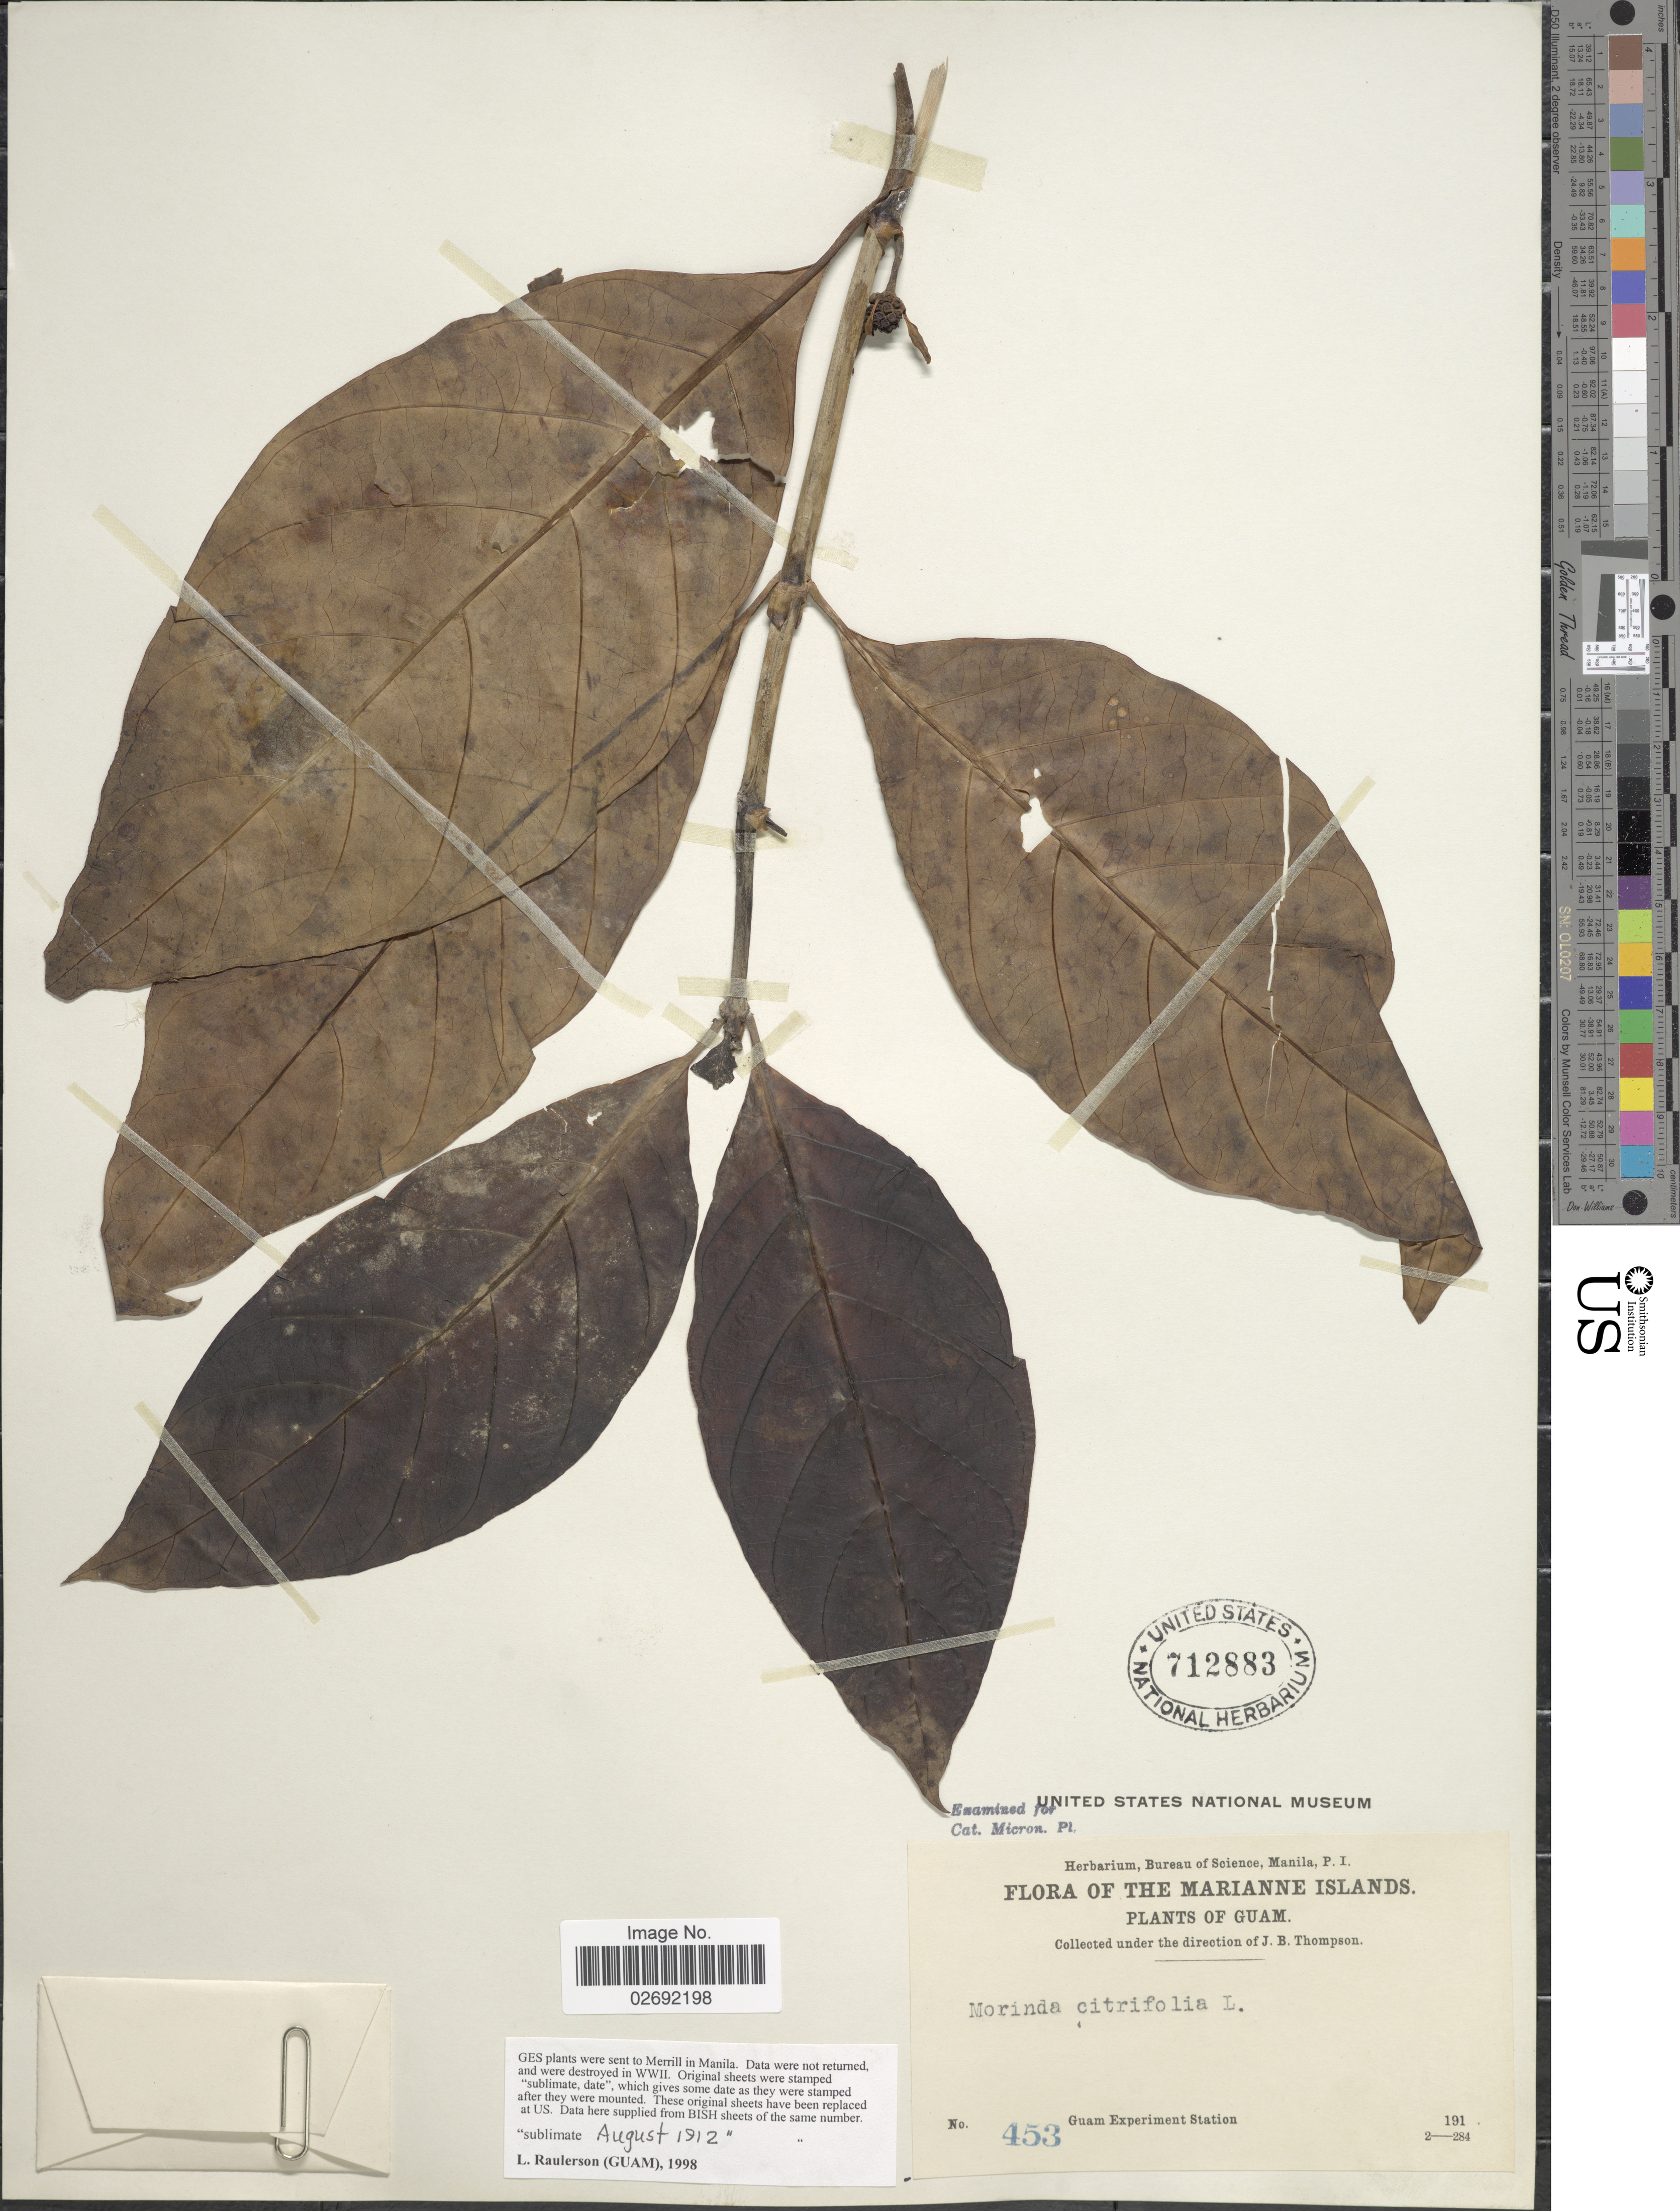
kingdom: Plantae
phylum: Tracheophyta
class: Magnoliopsida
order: Gentianales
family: Rubiaceae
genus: Morinda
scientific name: Morinda citrifolia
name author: L.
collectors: ex Guam exp. Sta.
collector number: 453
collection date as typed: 191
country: Guam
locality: Marianne Islands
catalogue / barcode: US 712883